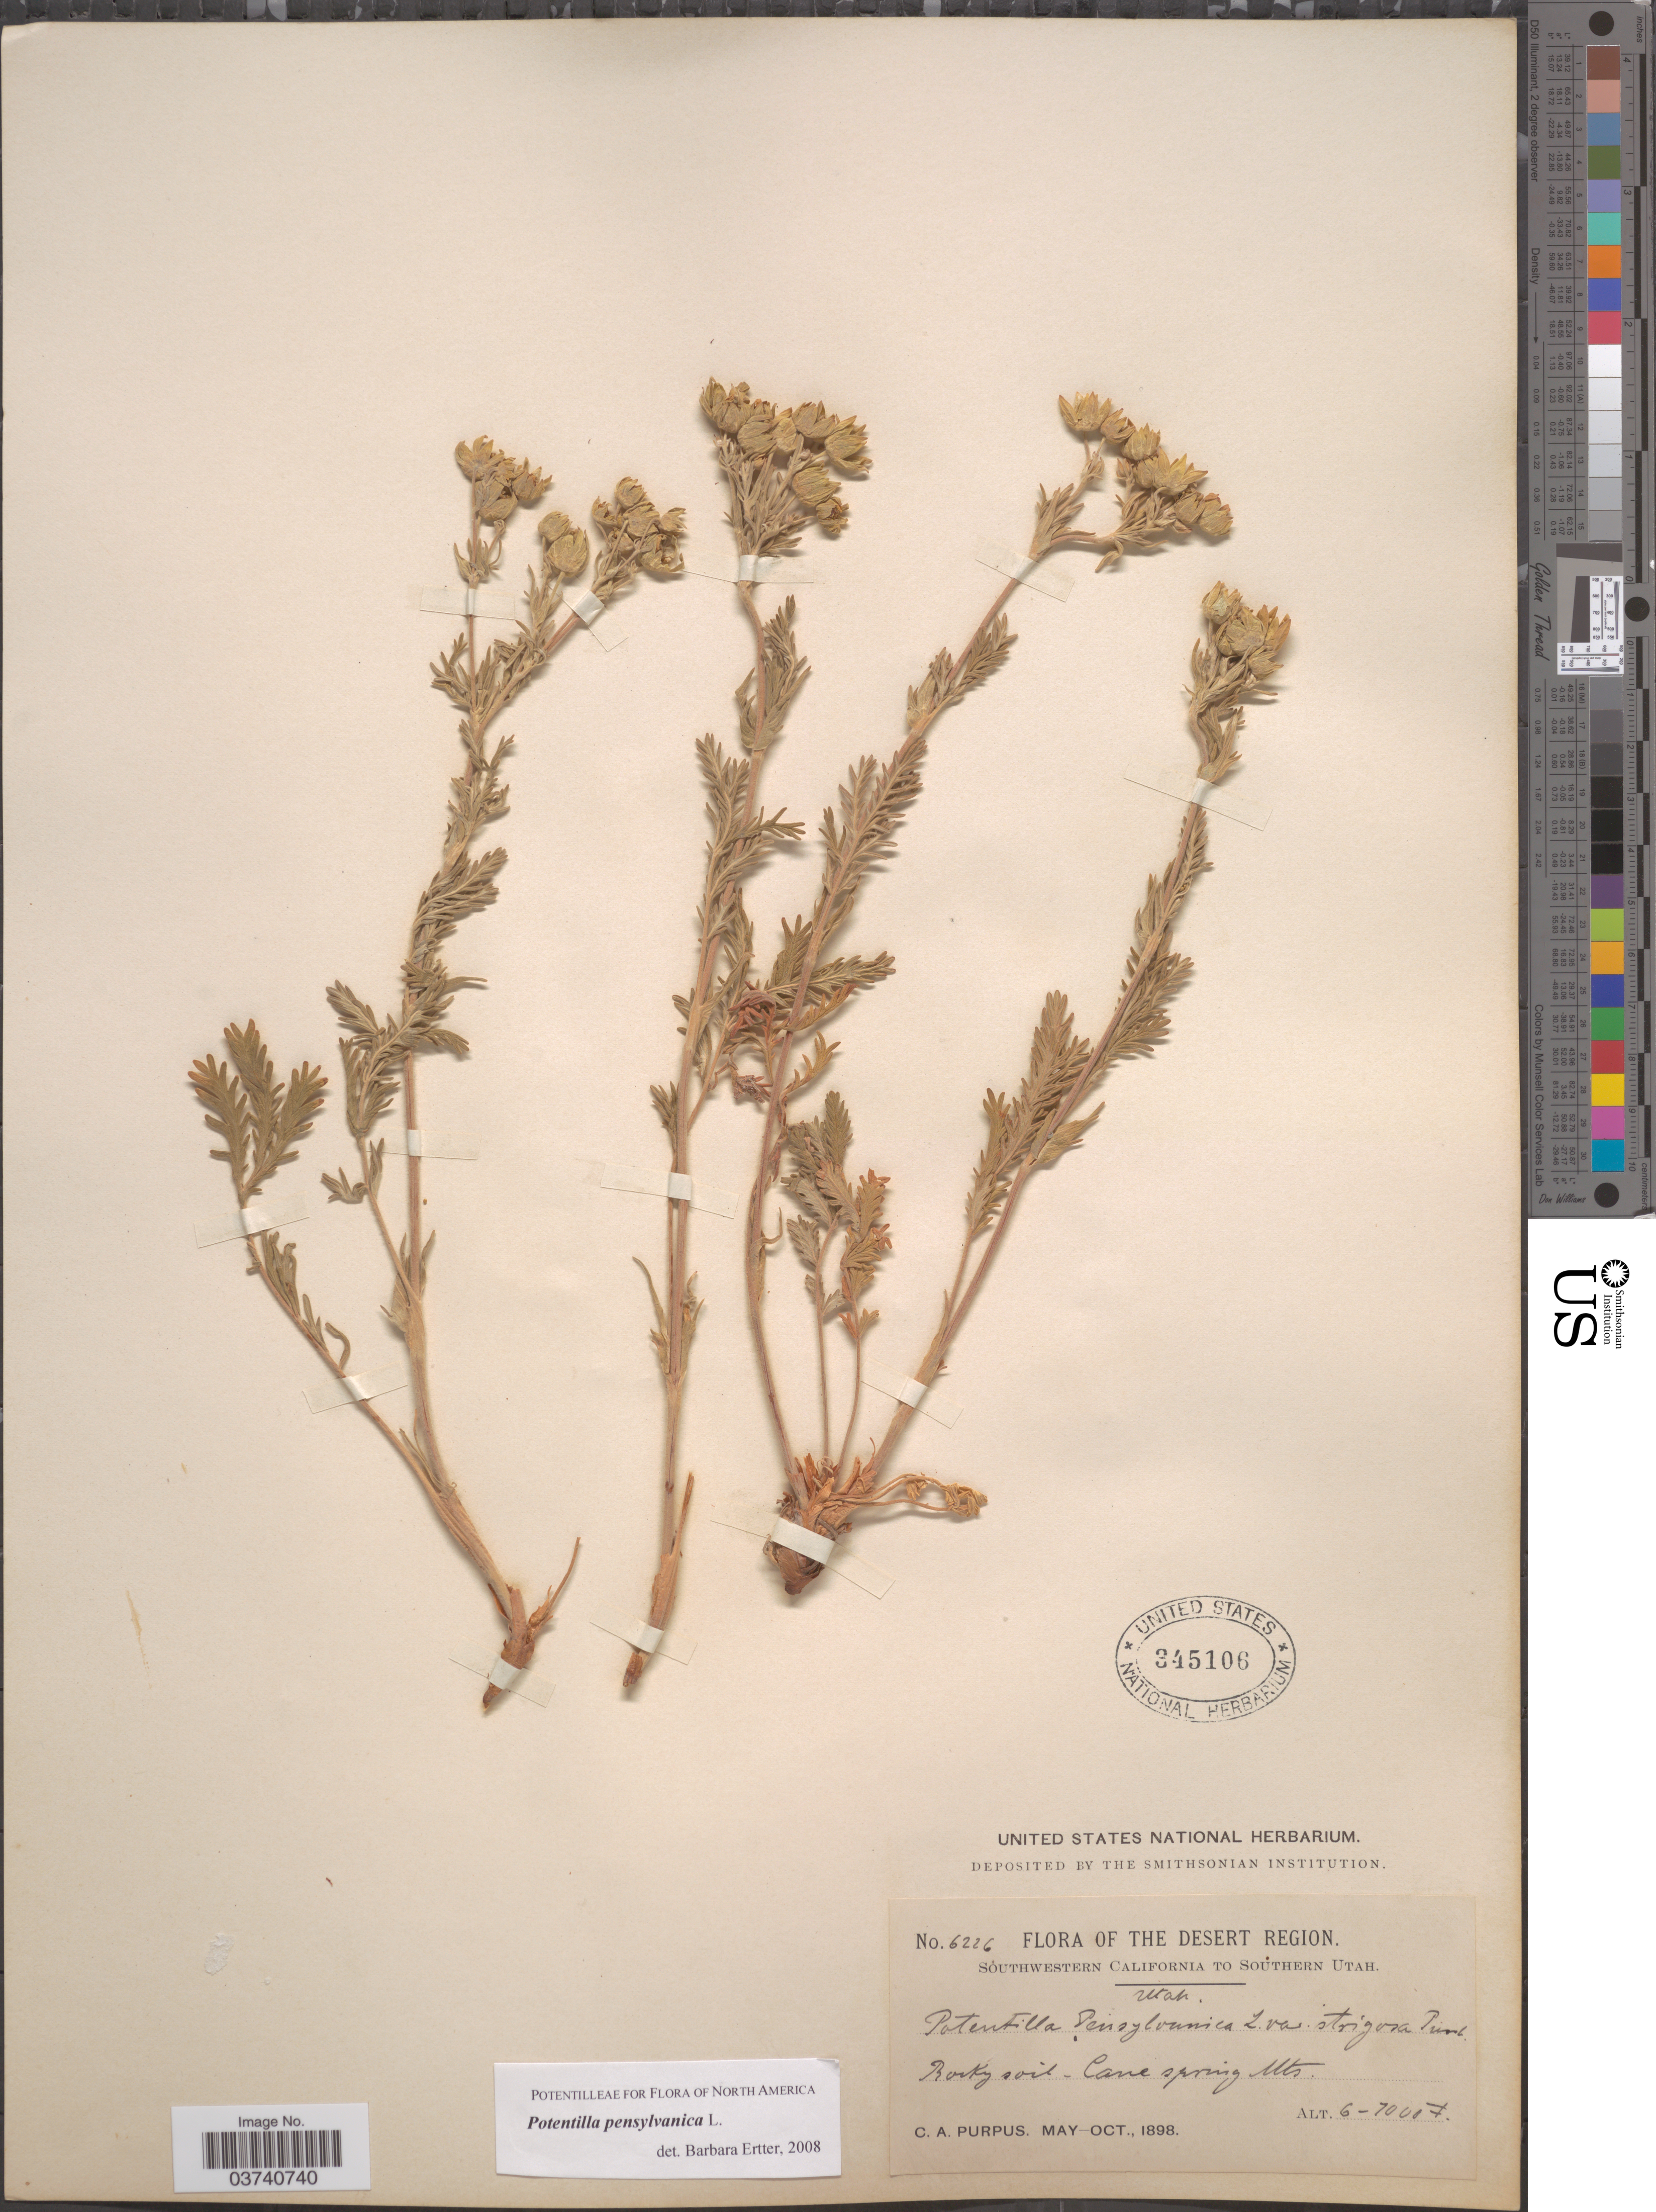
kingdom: Plantae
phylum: Tracheophyta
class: Magnoliopsida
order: Rosales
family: Rosaceae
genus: Potentilla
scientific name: Potentilla pensylvanica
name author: L.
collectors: C. A. Purpus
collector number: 6226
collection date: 1898-05/1898-10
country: United States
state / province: Utah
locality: The Desert Region. Southern Utah. Cane spring Mts.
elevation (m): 1829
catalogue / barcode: US 345106